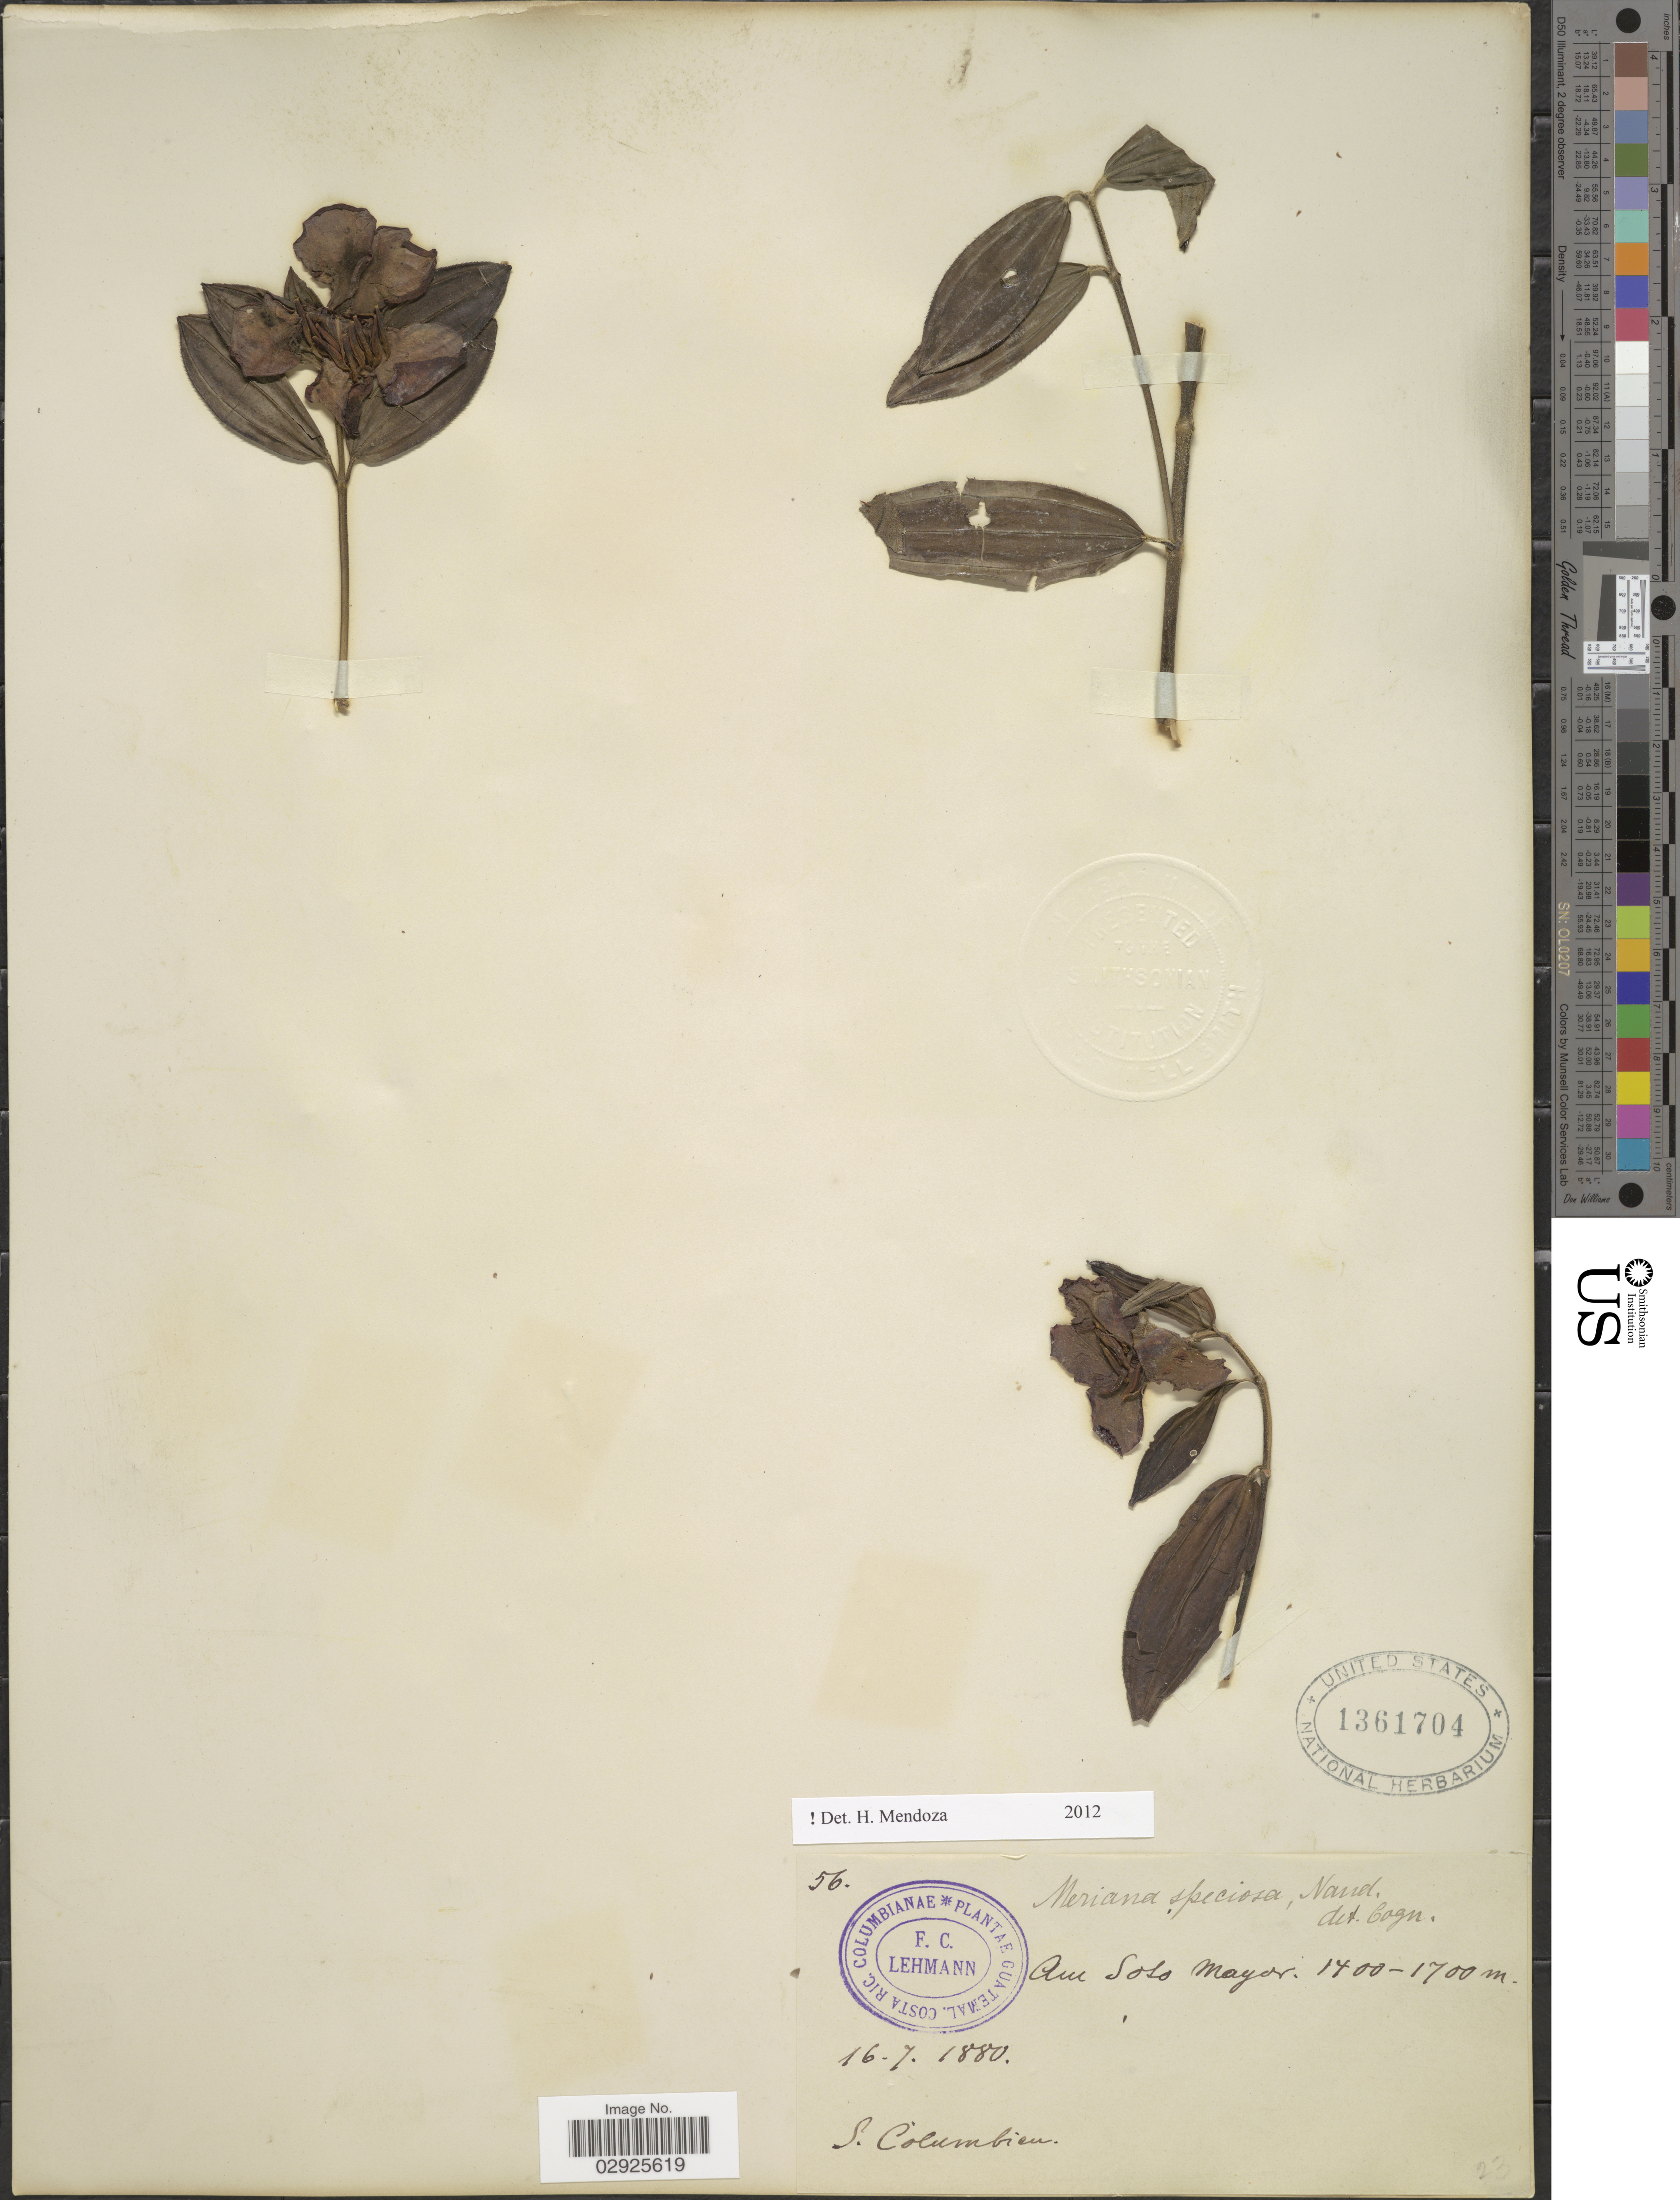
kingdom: Plantae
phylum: Tracheophyta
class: Magnoliopsida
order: Myrtales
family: Melastomataceae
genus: Meriania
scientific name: Meriania speciosa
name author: (Bonpl.) Naudin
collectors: F. C. Lehmann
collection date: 1880-07-16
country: Colombia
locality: S. Columbien, Am Solo Mayor.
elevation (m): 1400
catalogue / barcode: US 1361704